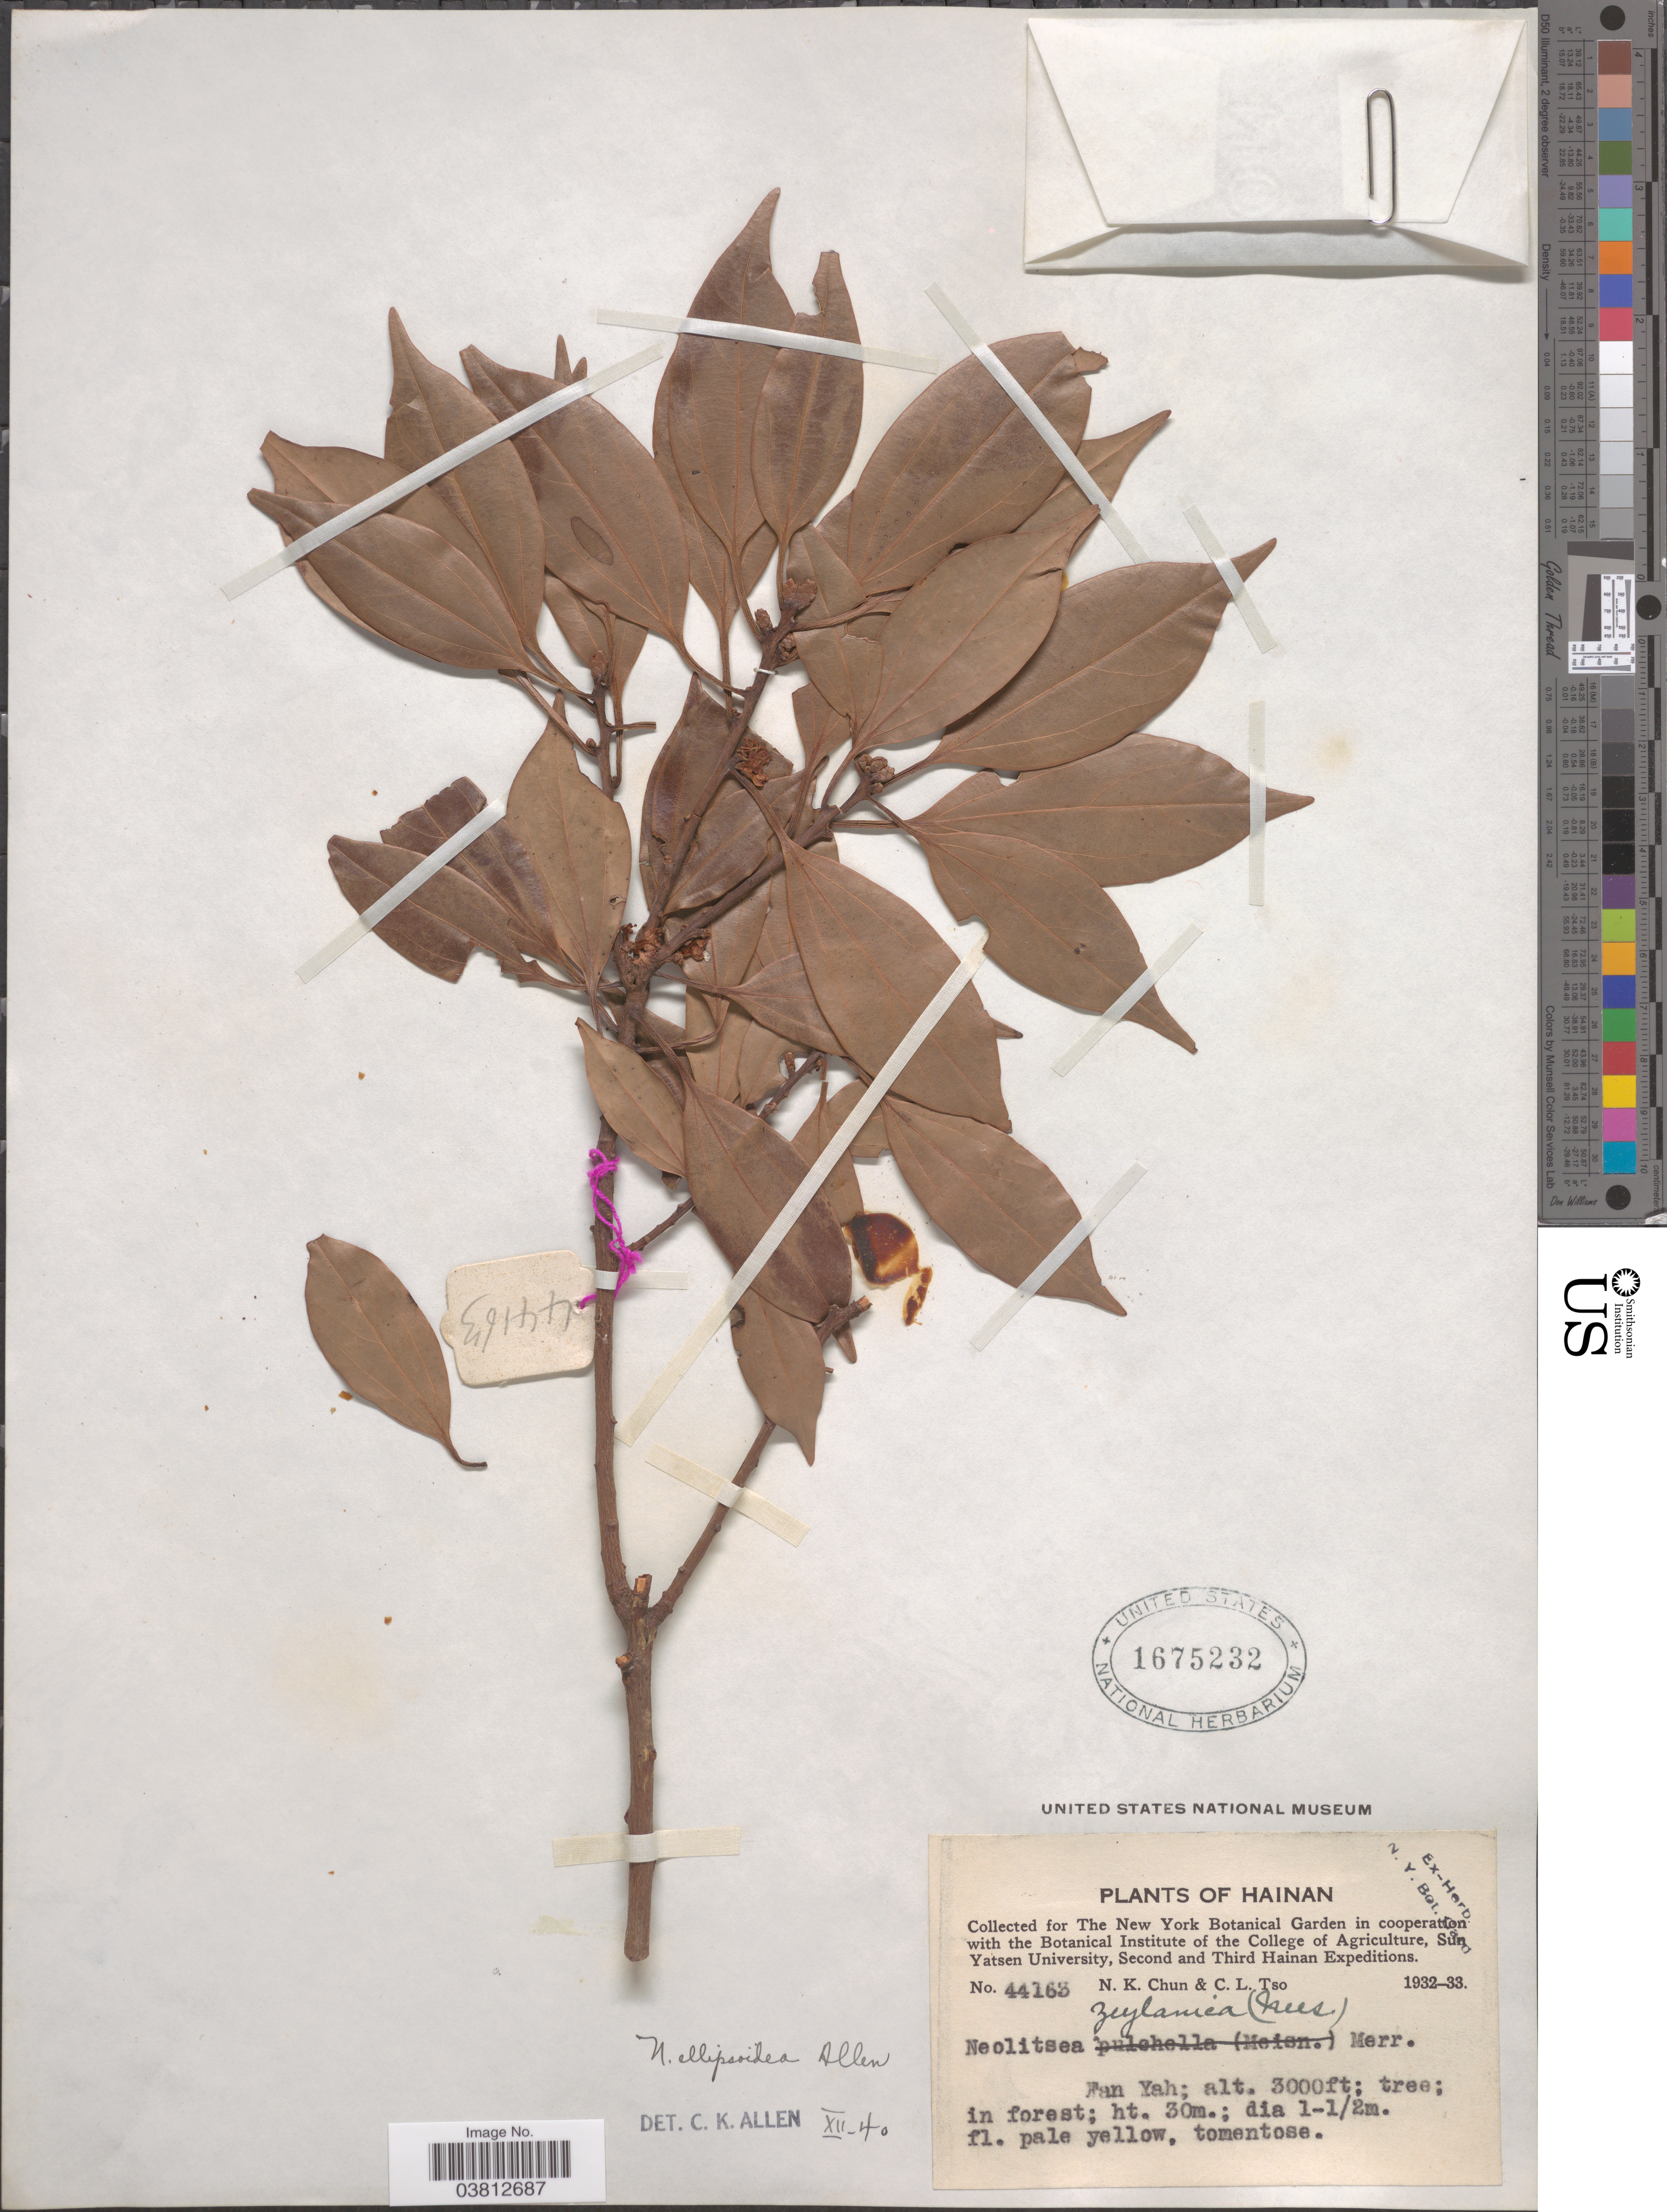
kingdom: Plantae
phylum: Tracheophyta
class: Magnoliopsida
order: Laurales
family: Lauraceae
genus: Neolitsea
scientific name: Neolitsea ellipsoidea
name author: C.K. Allen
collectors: N. K. Chun & C. Tso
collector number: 44163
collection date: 1932/1933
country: China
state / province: Hainan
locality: Fan Yah.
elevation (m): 914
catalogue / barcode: US 1675232